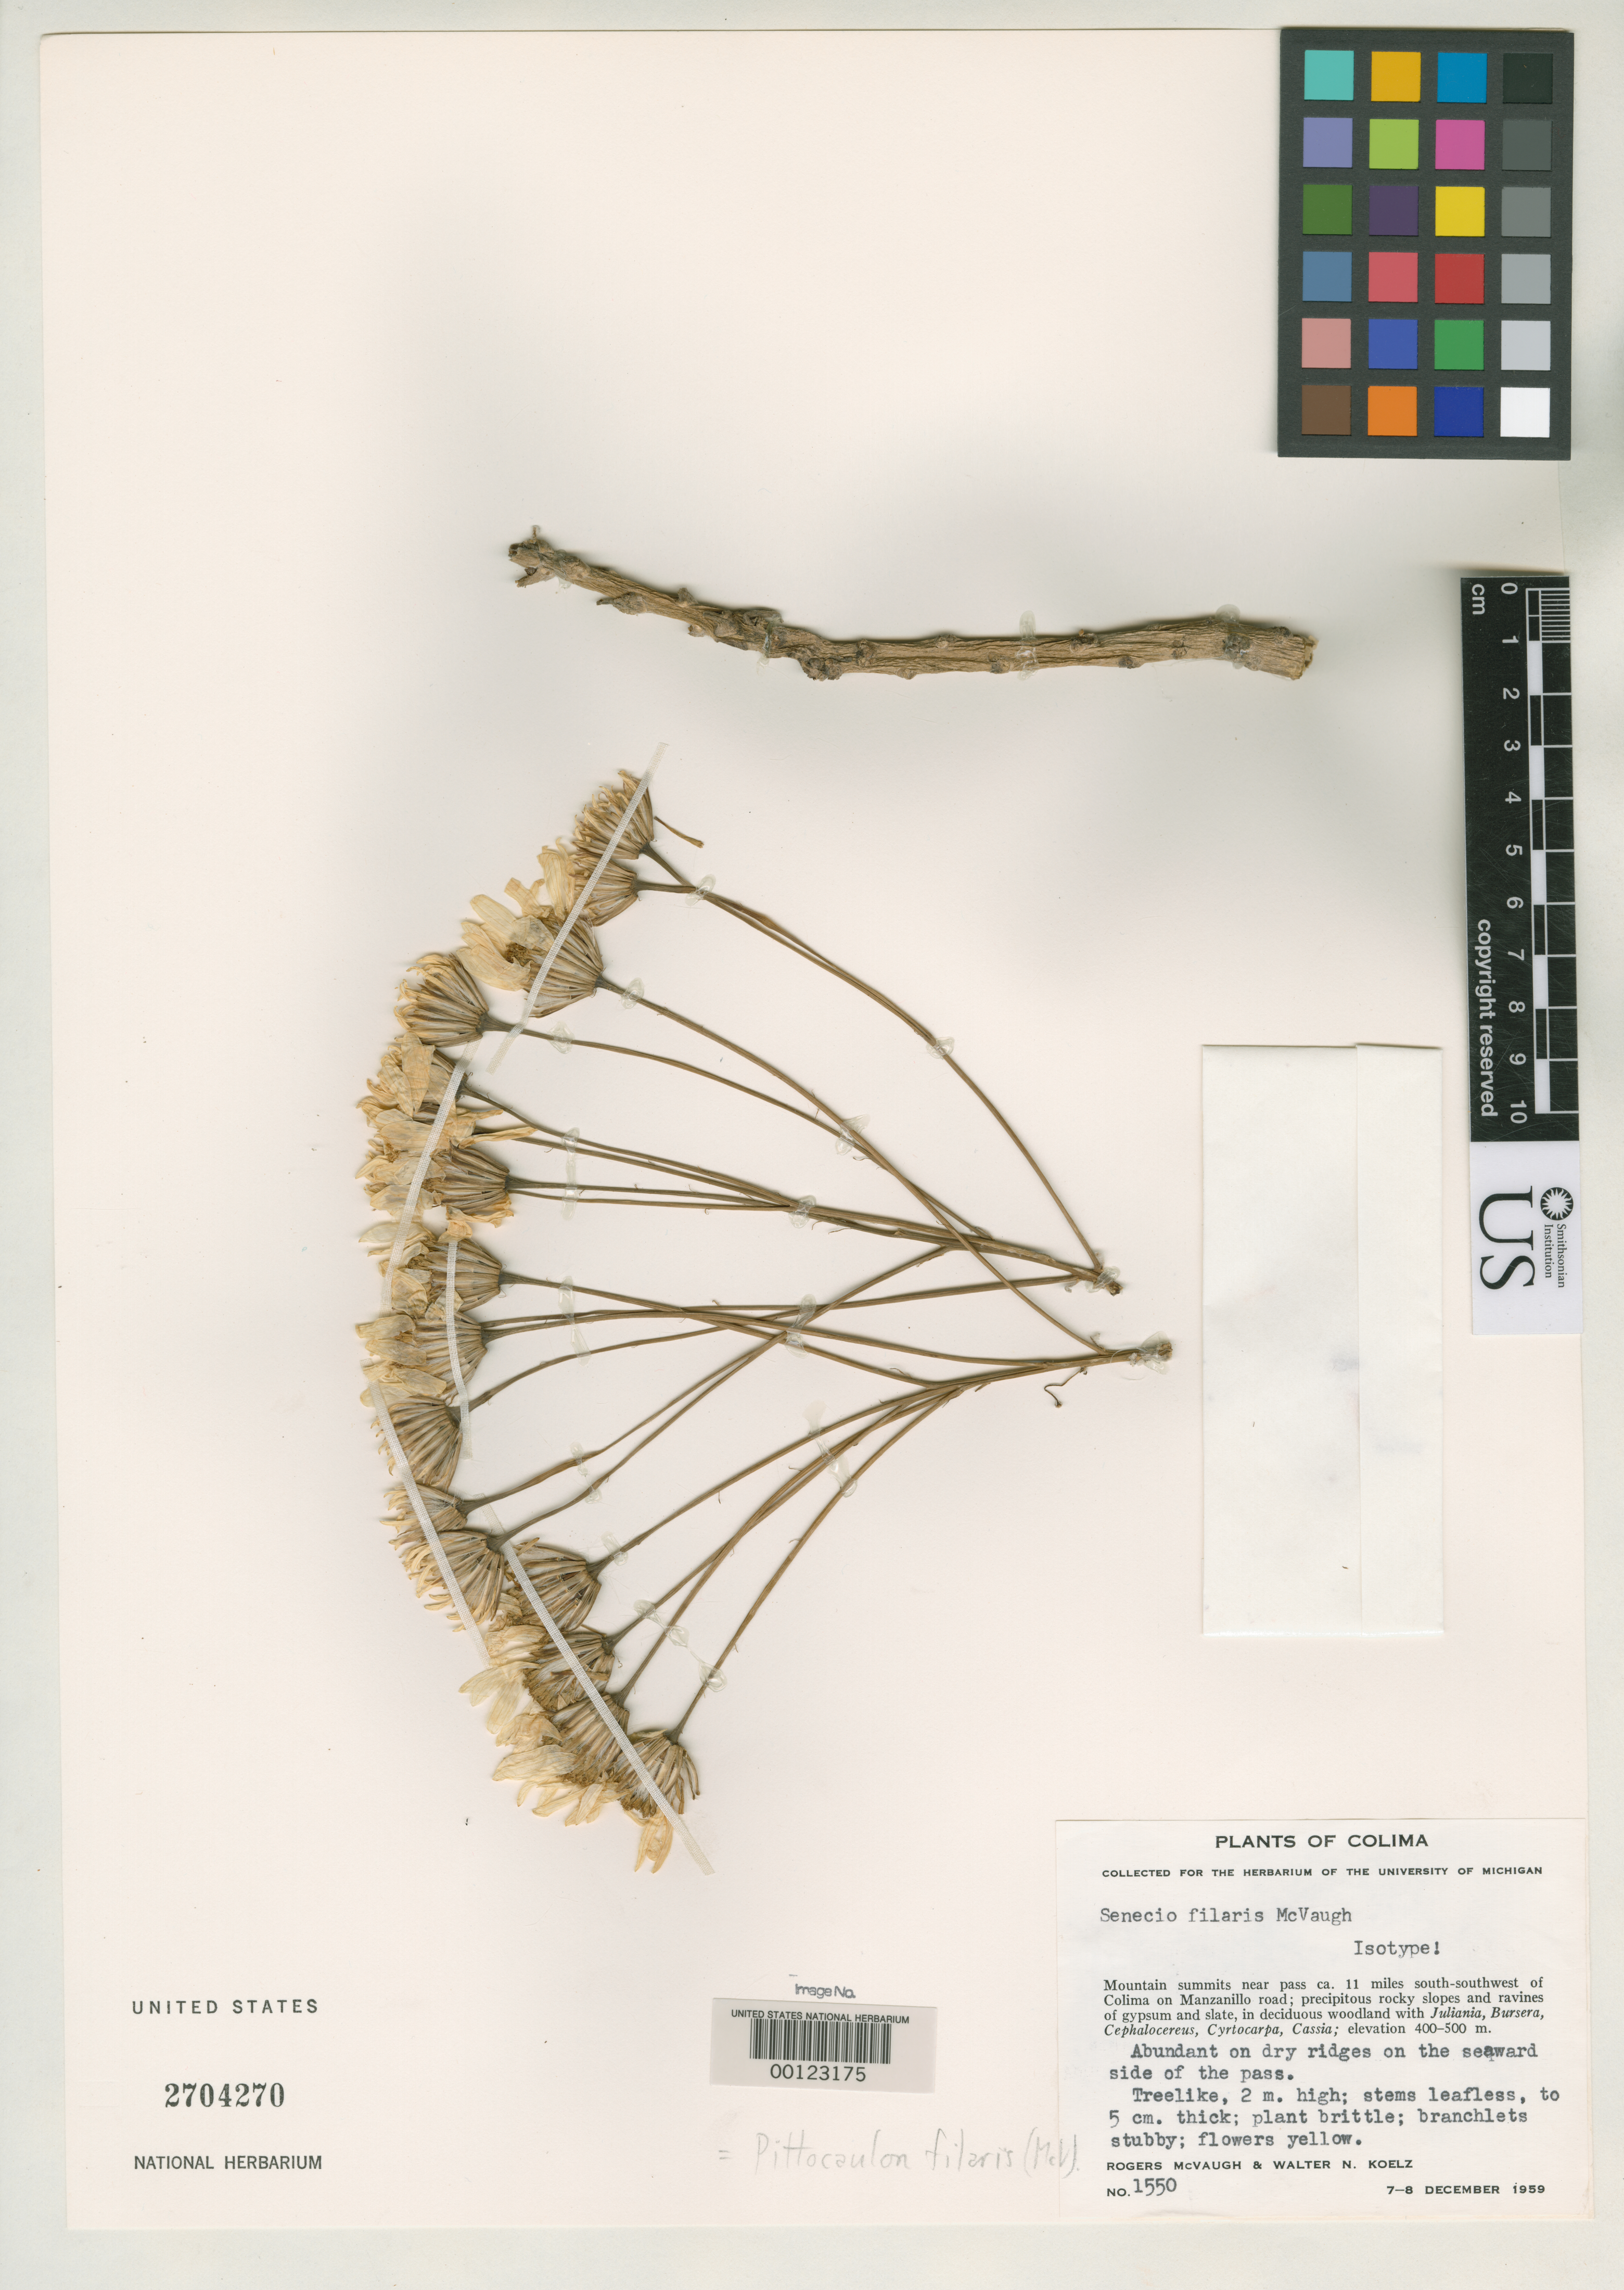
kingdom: Plantae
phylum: Tracheophyta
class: Magnoliopsida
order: Asterales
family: Asteraceae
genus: Senecio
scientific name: Senecio filaris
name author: McVaugh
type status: Isotype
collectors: R. McVaugh & W. N. Koelz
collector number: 1550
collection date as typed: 07 Dec 1959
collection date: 1959-12-07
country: Mexico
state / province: Colima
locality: Mountain summits near pass 11-18 miles SSW of Colima on Manzanillo Road.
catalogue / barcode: US 2704270